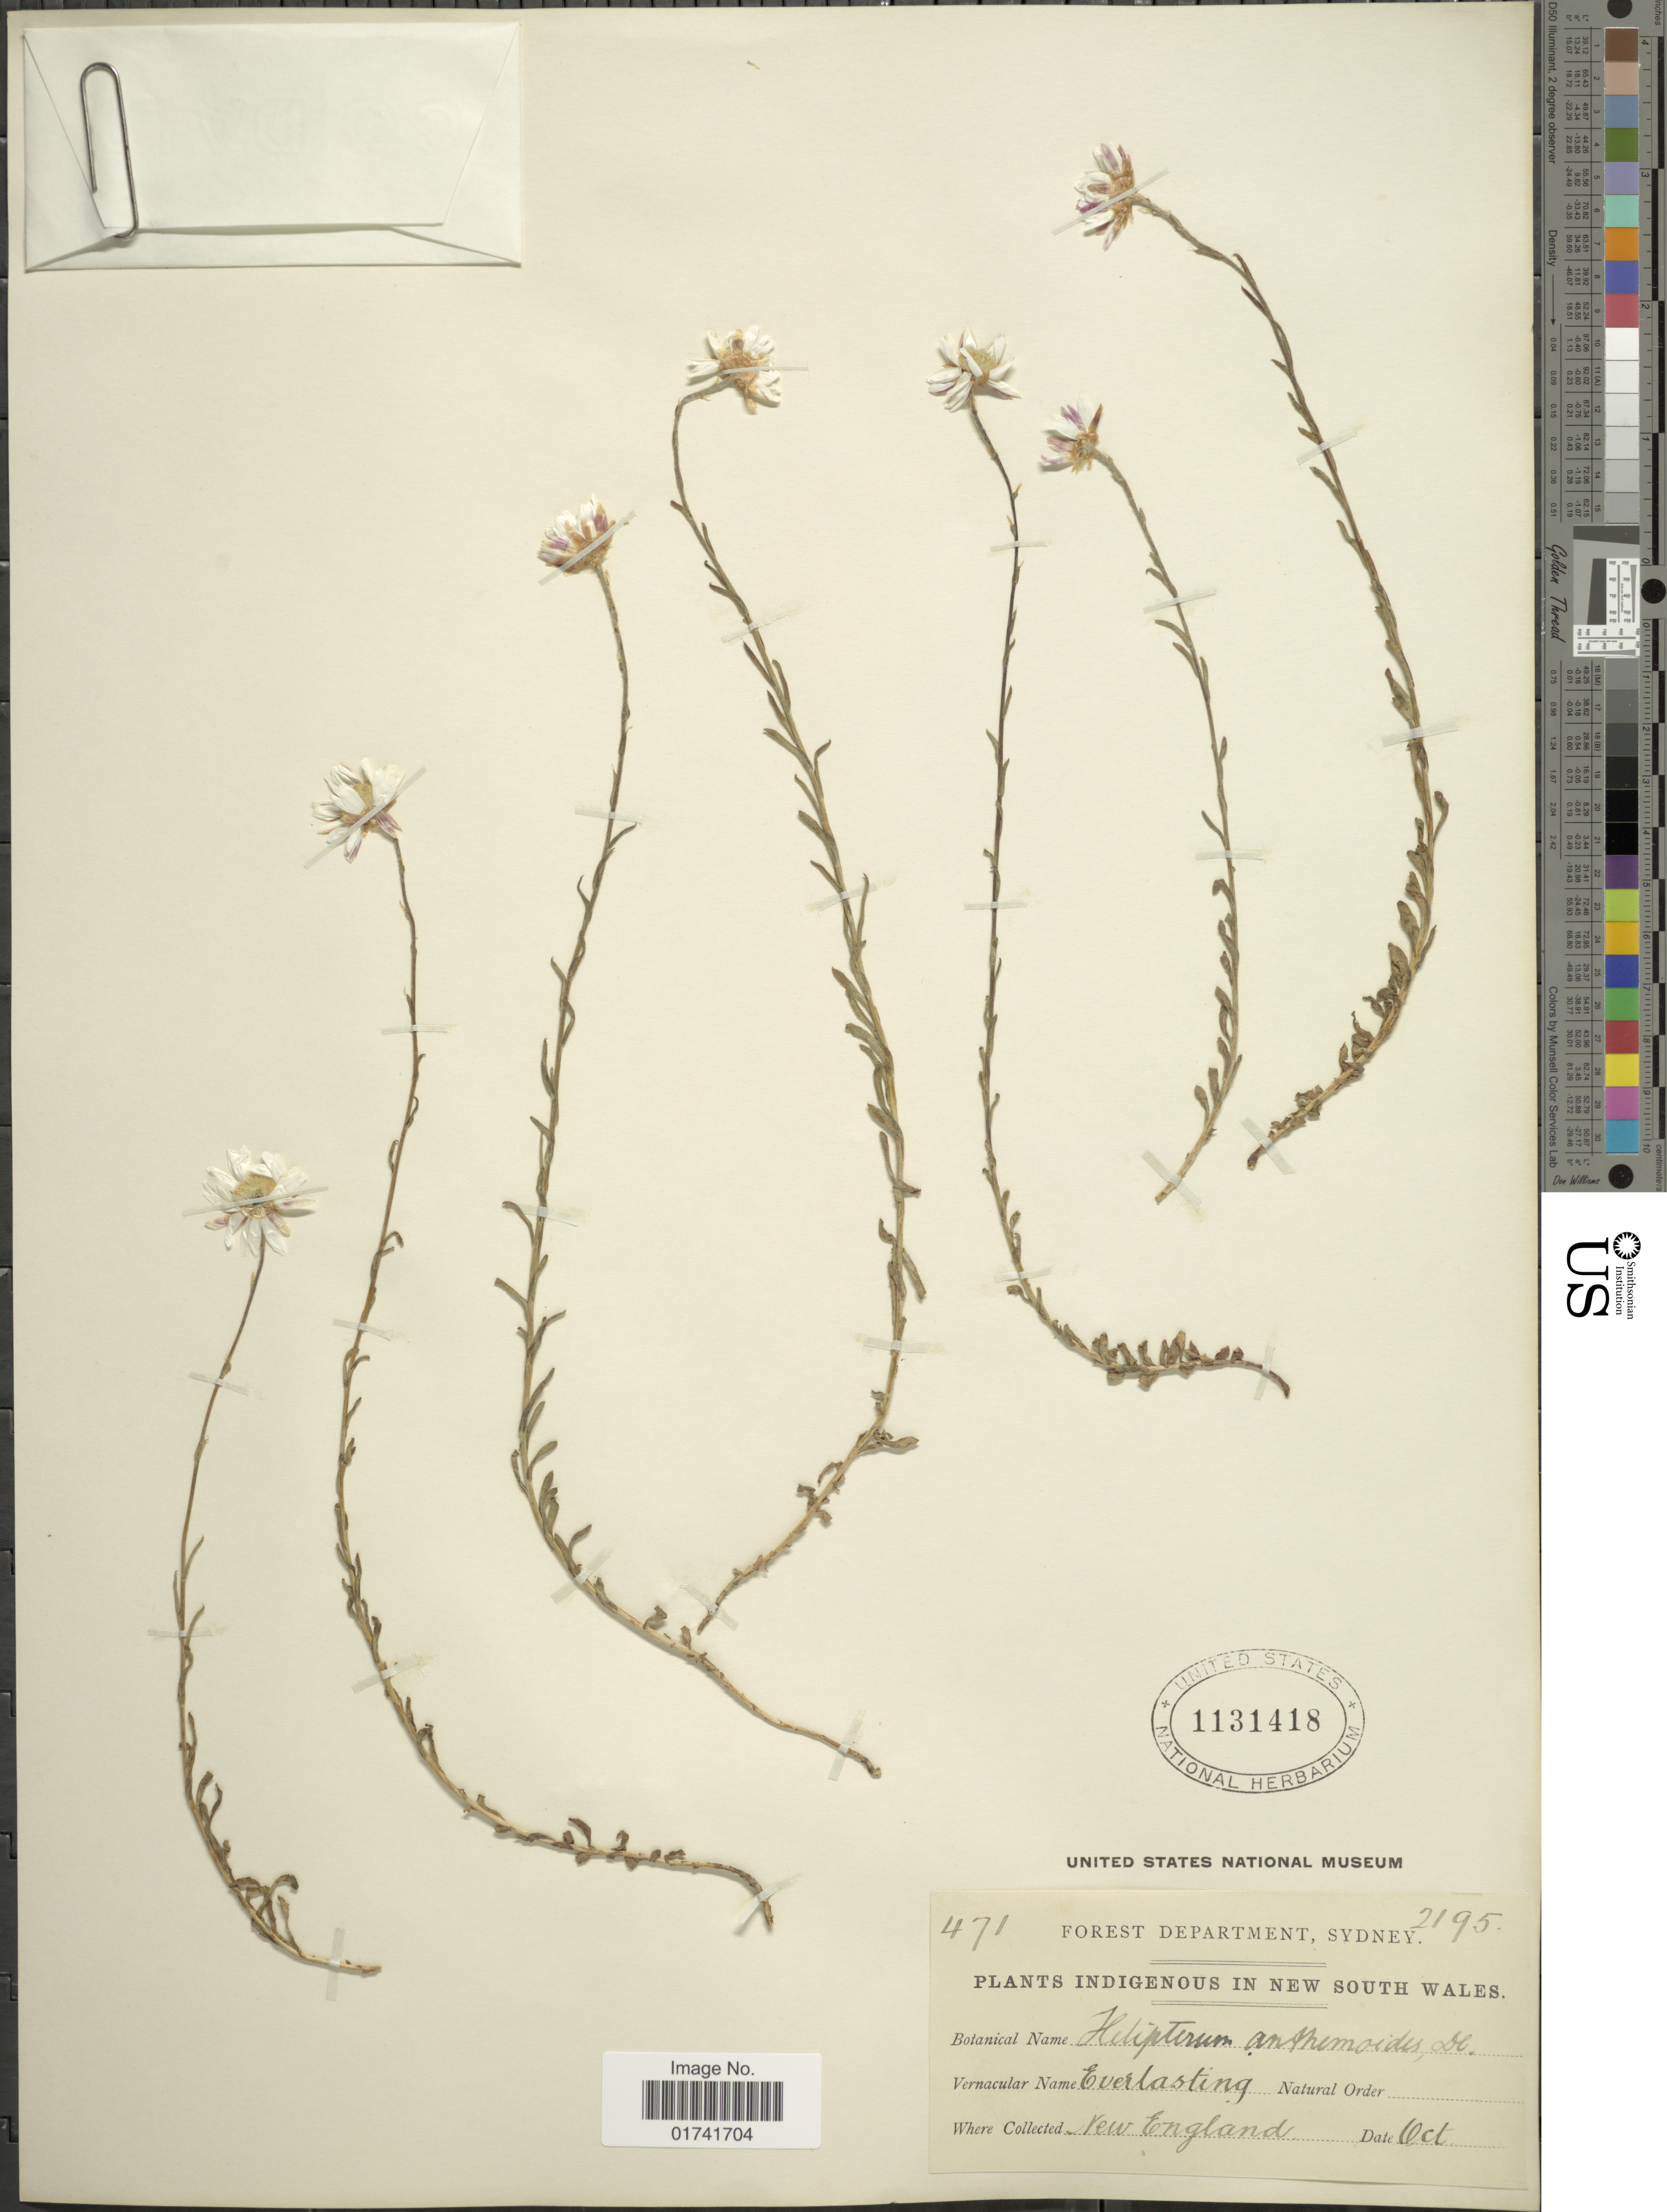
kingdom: Plantae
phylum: Tracheophyta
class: Magnoliopsida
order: Asterales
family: Asteraceae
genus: Rhodanthe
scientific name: Rhodanthe anthemoides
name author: (Sieber ex Spreng.) Paul G. Wilson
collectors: Sydney Forest Department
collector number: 2195?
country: Australia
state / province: New South Wales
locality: New England.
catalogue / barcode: US 1131418